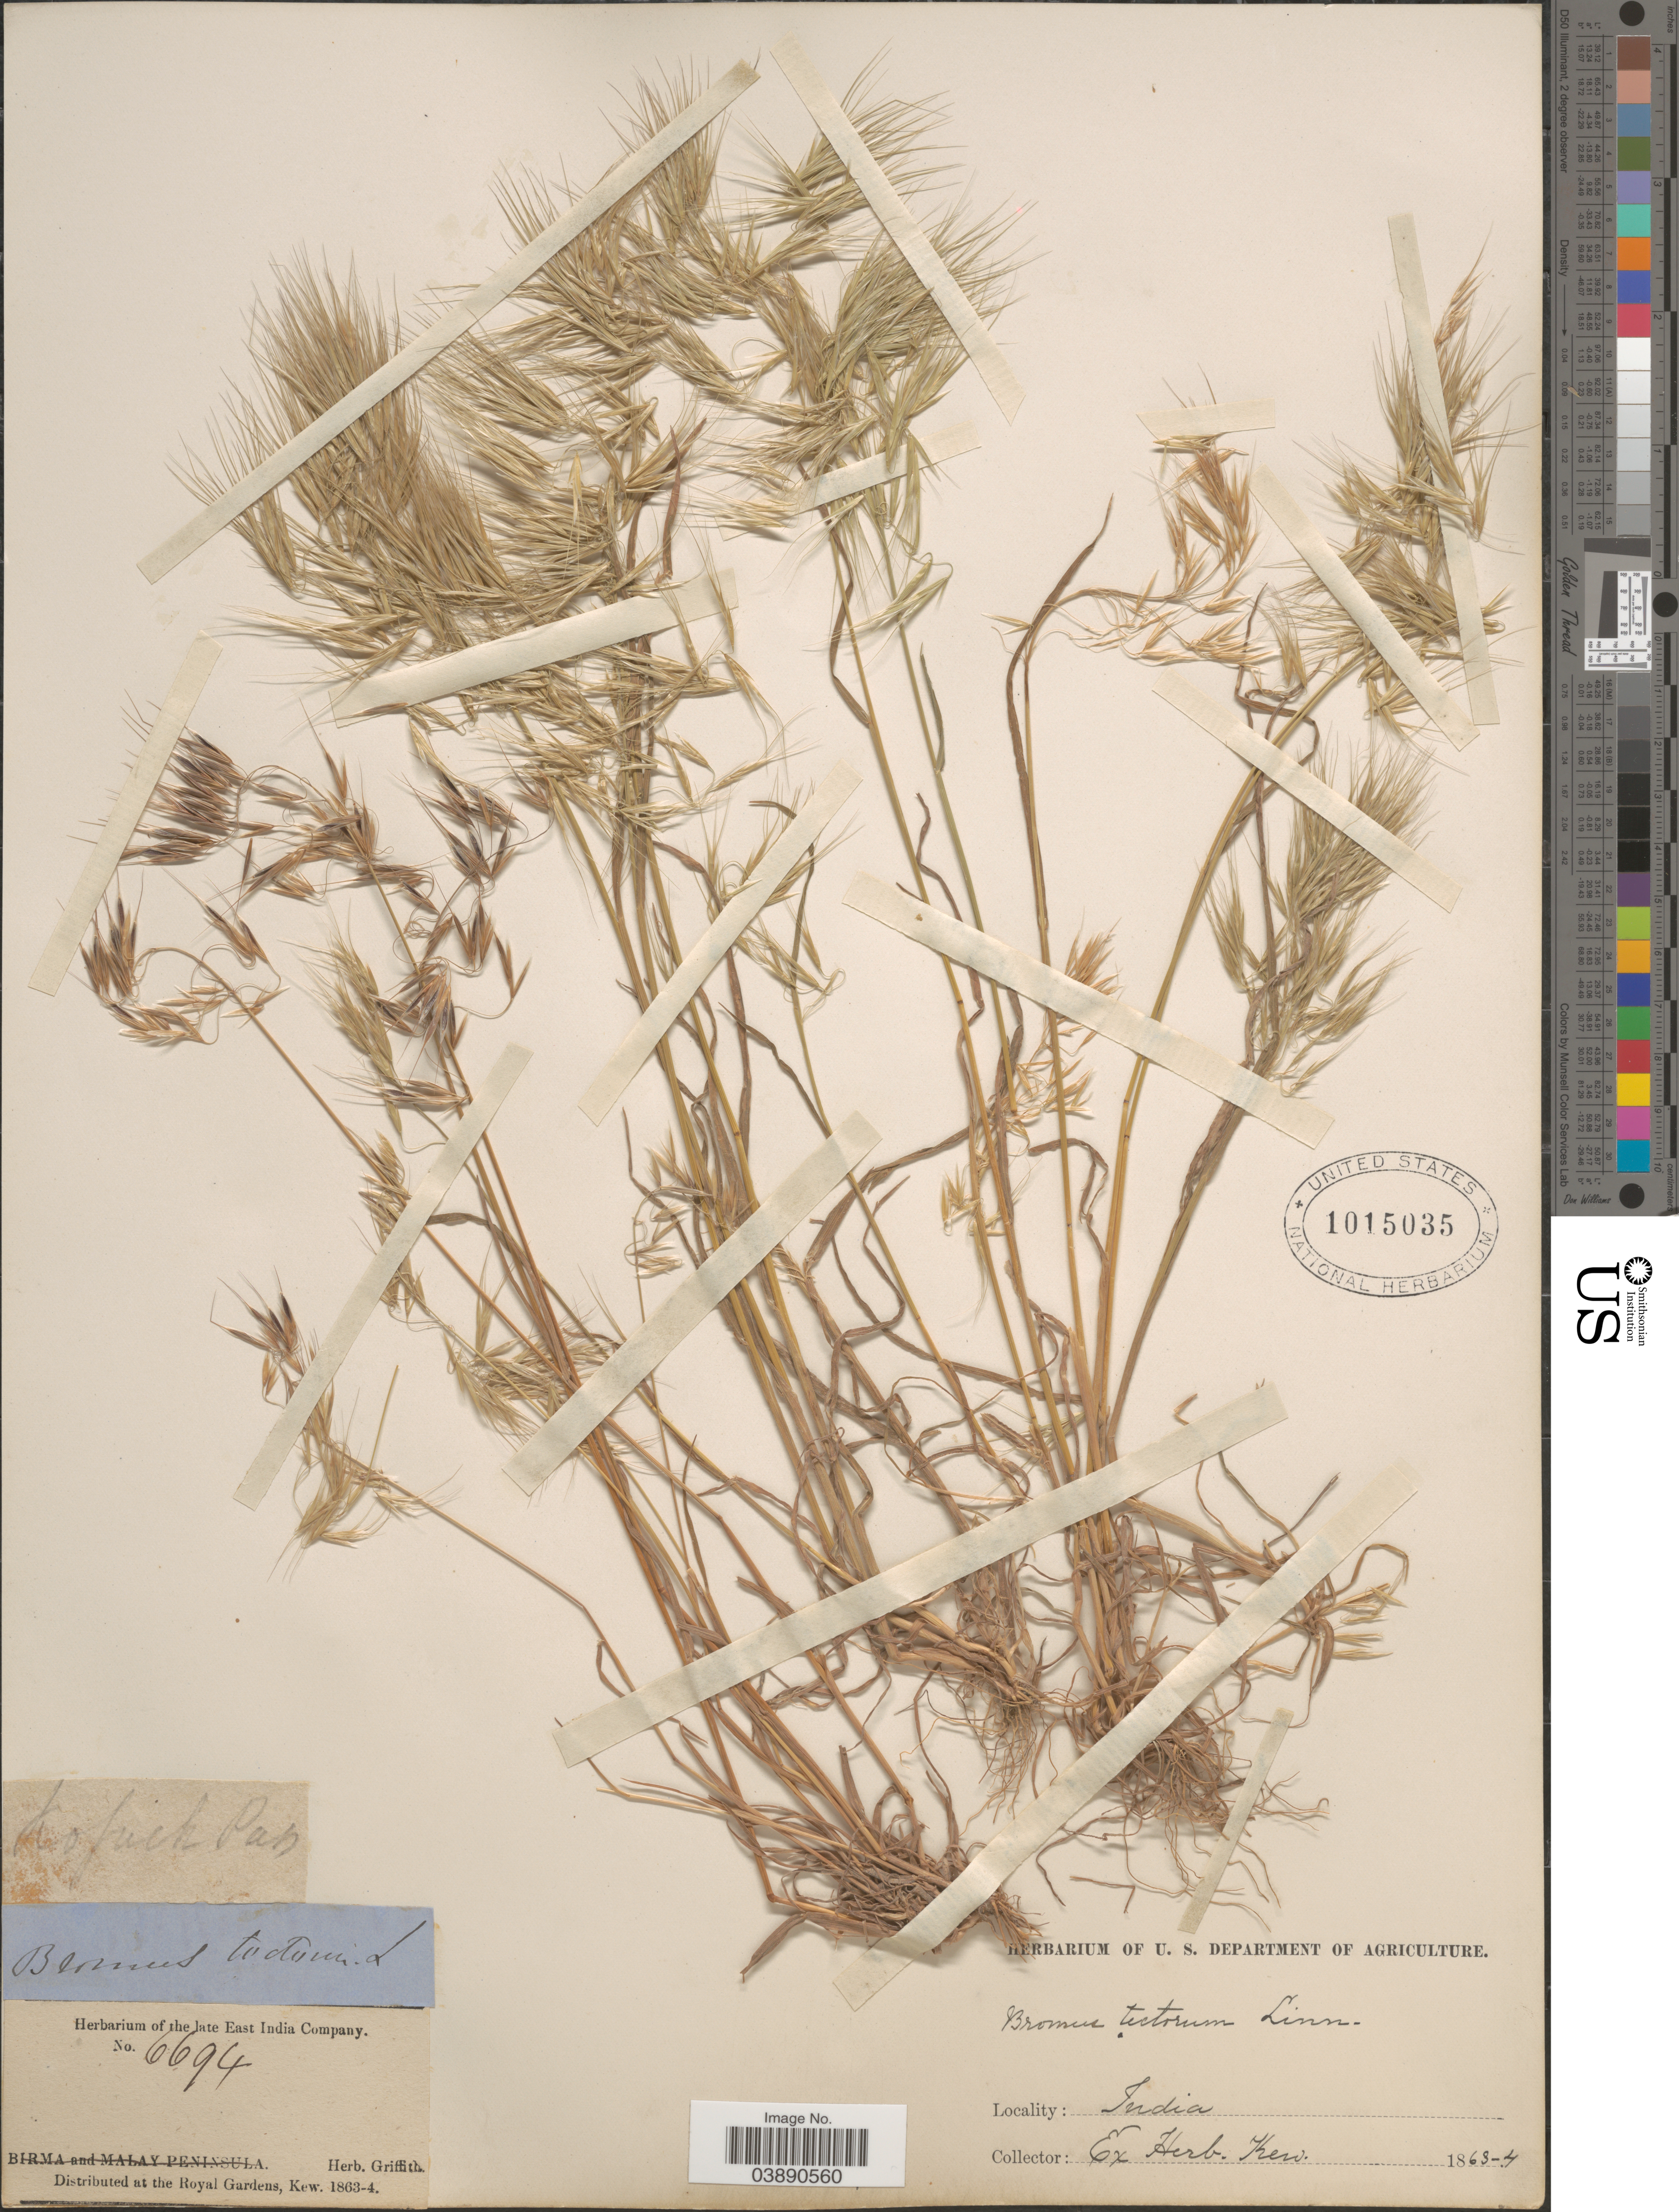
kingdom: Plantae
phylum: Tracheophyta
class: Liliopsida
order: Poales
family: Poaceae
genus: Bromus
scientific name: Bromus tectorum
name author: L.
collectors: ex herb. Griffith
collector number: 6694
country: India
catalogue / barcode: US 1015035